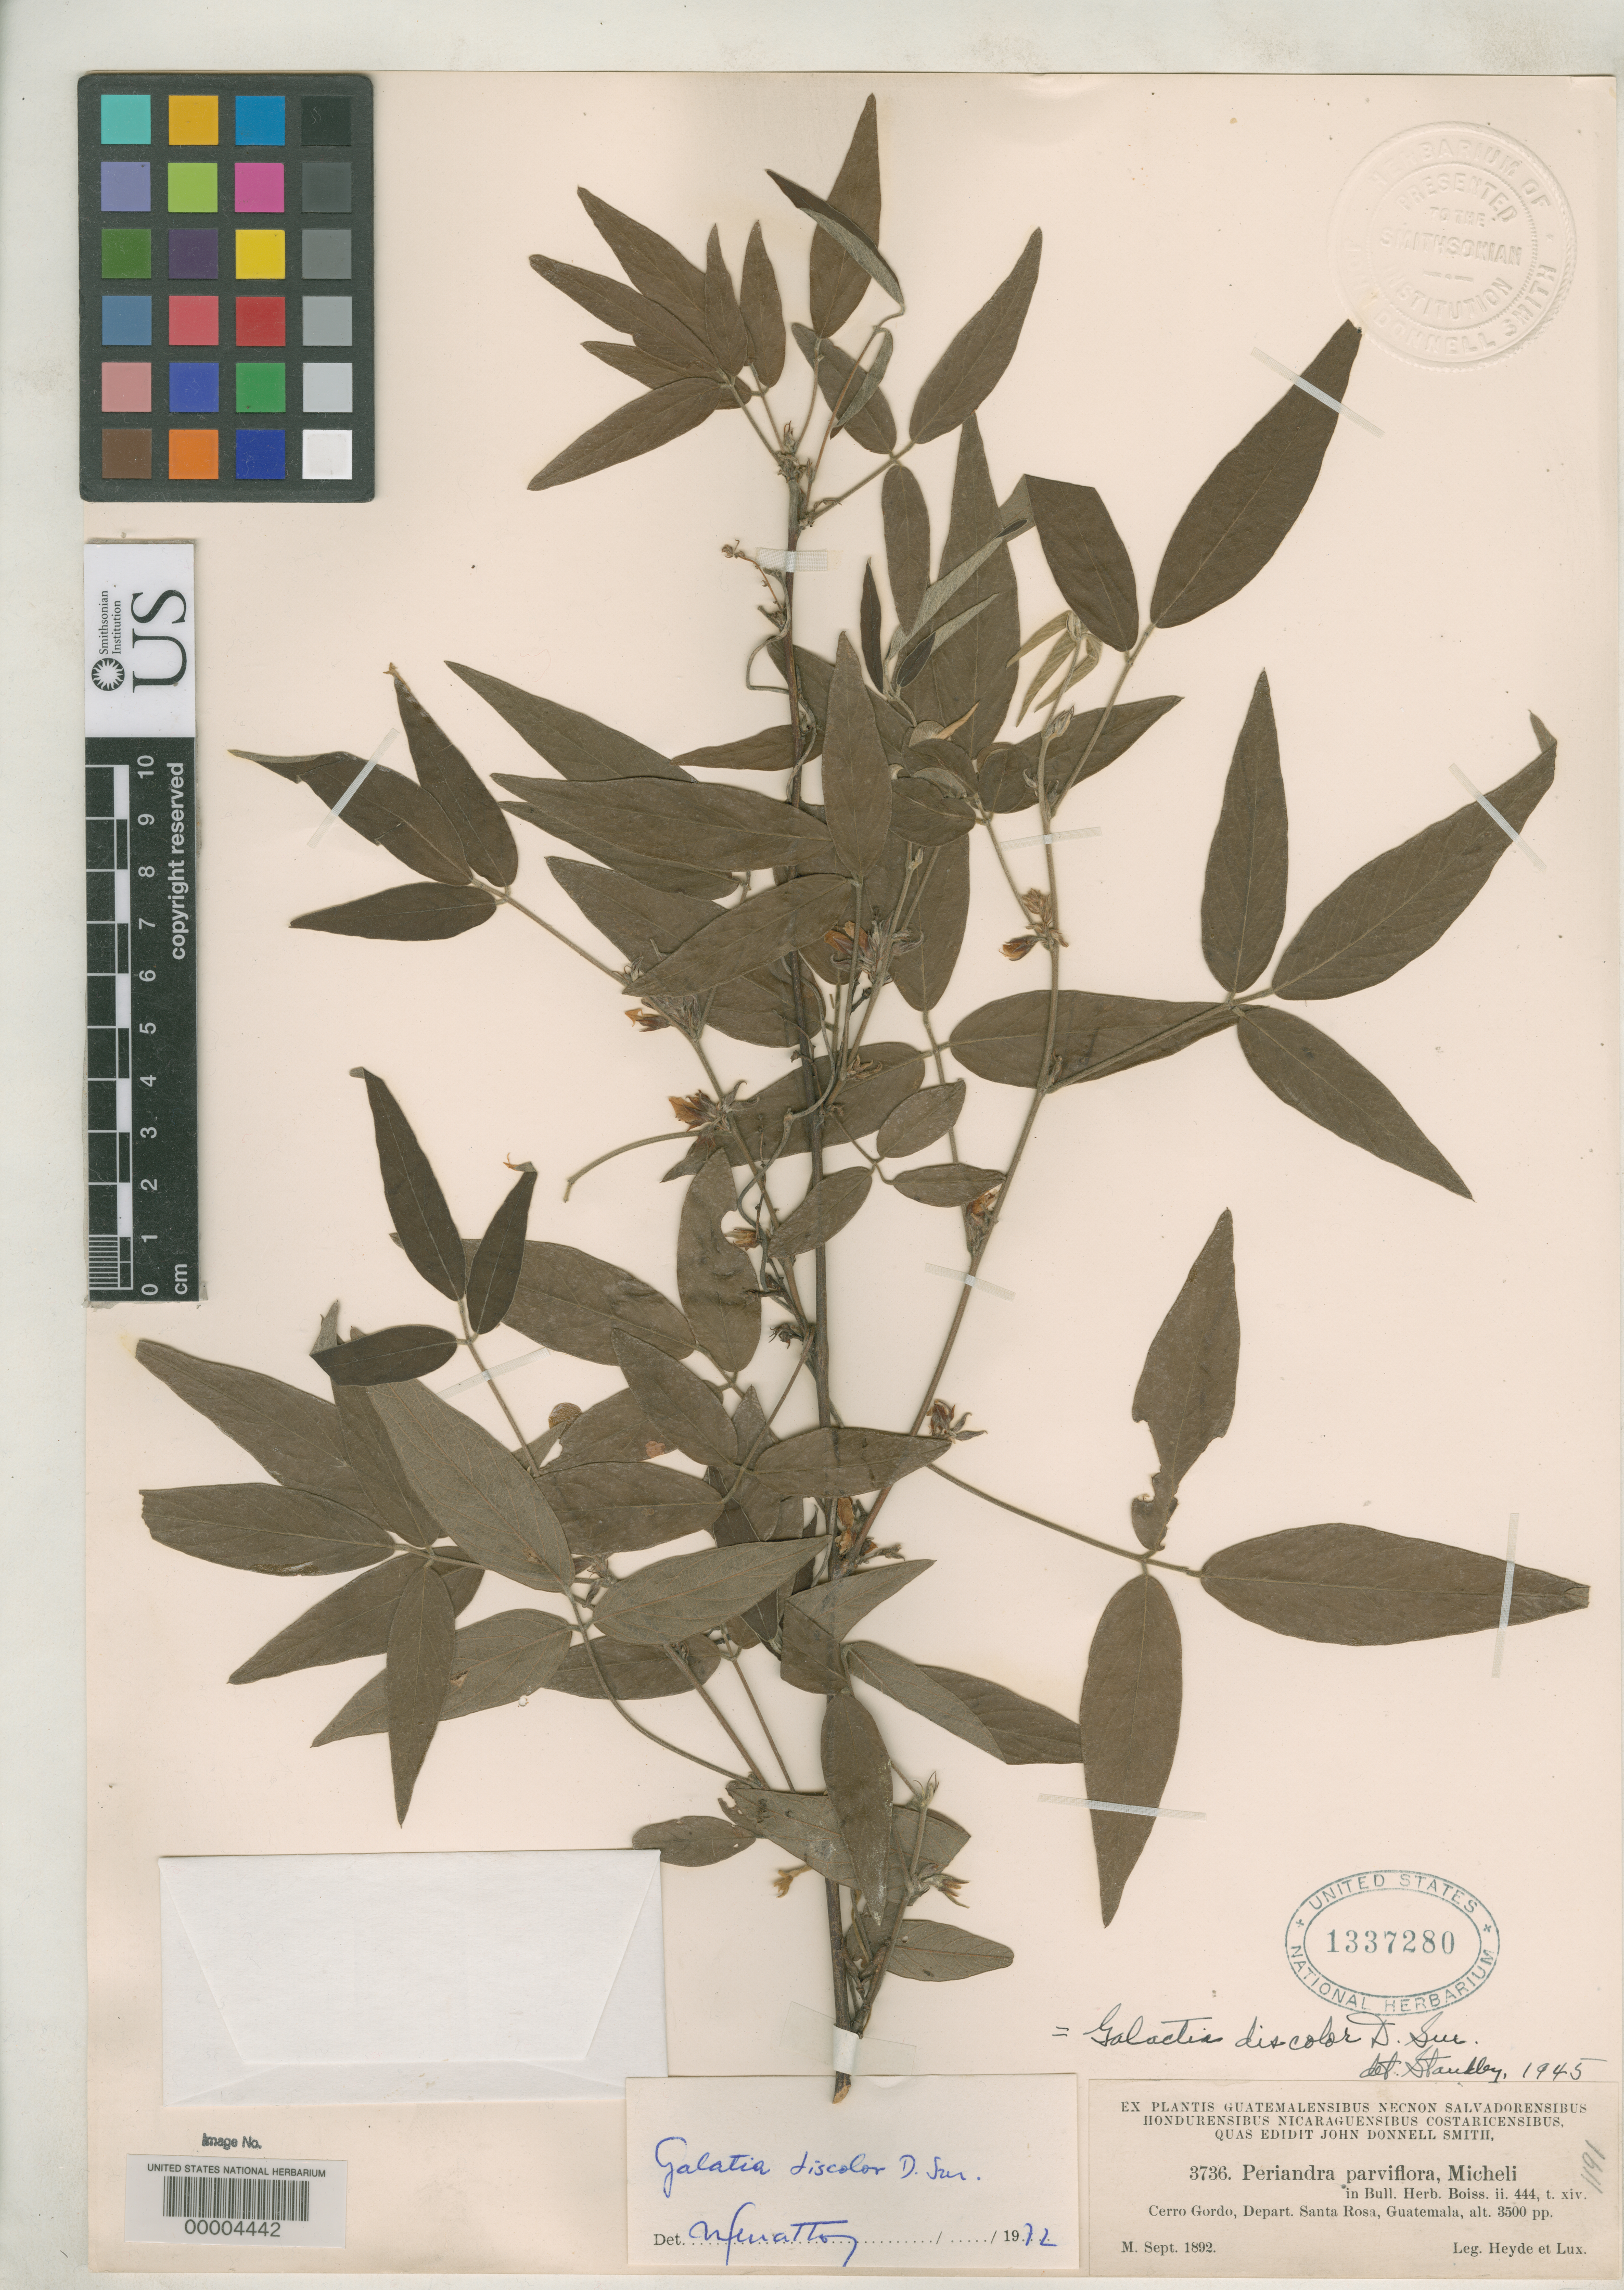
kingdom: Plantae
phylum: Tracheophyta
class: Magnoliopsida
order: Fabales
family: Fabaceae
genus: Periandra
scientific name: Periandra parviflora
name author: Micheli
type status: Isotype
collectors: E. T. Heyde & E. Lux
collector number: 3736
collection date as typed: Sep 1892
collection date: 1892-09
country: Guatemala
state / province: Santa Rosa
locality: Cerro Gordo.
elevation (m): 1000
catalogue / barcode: US 1337280